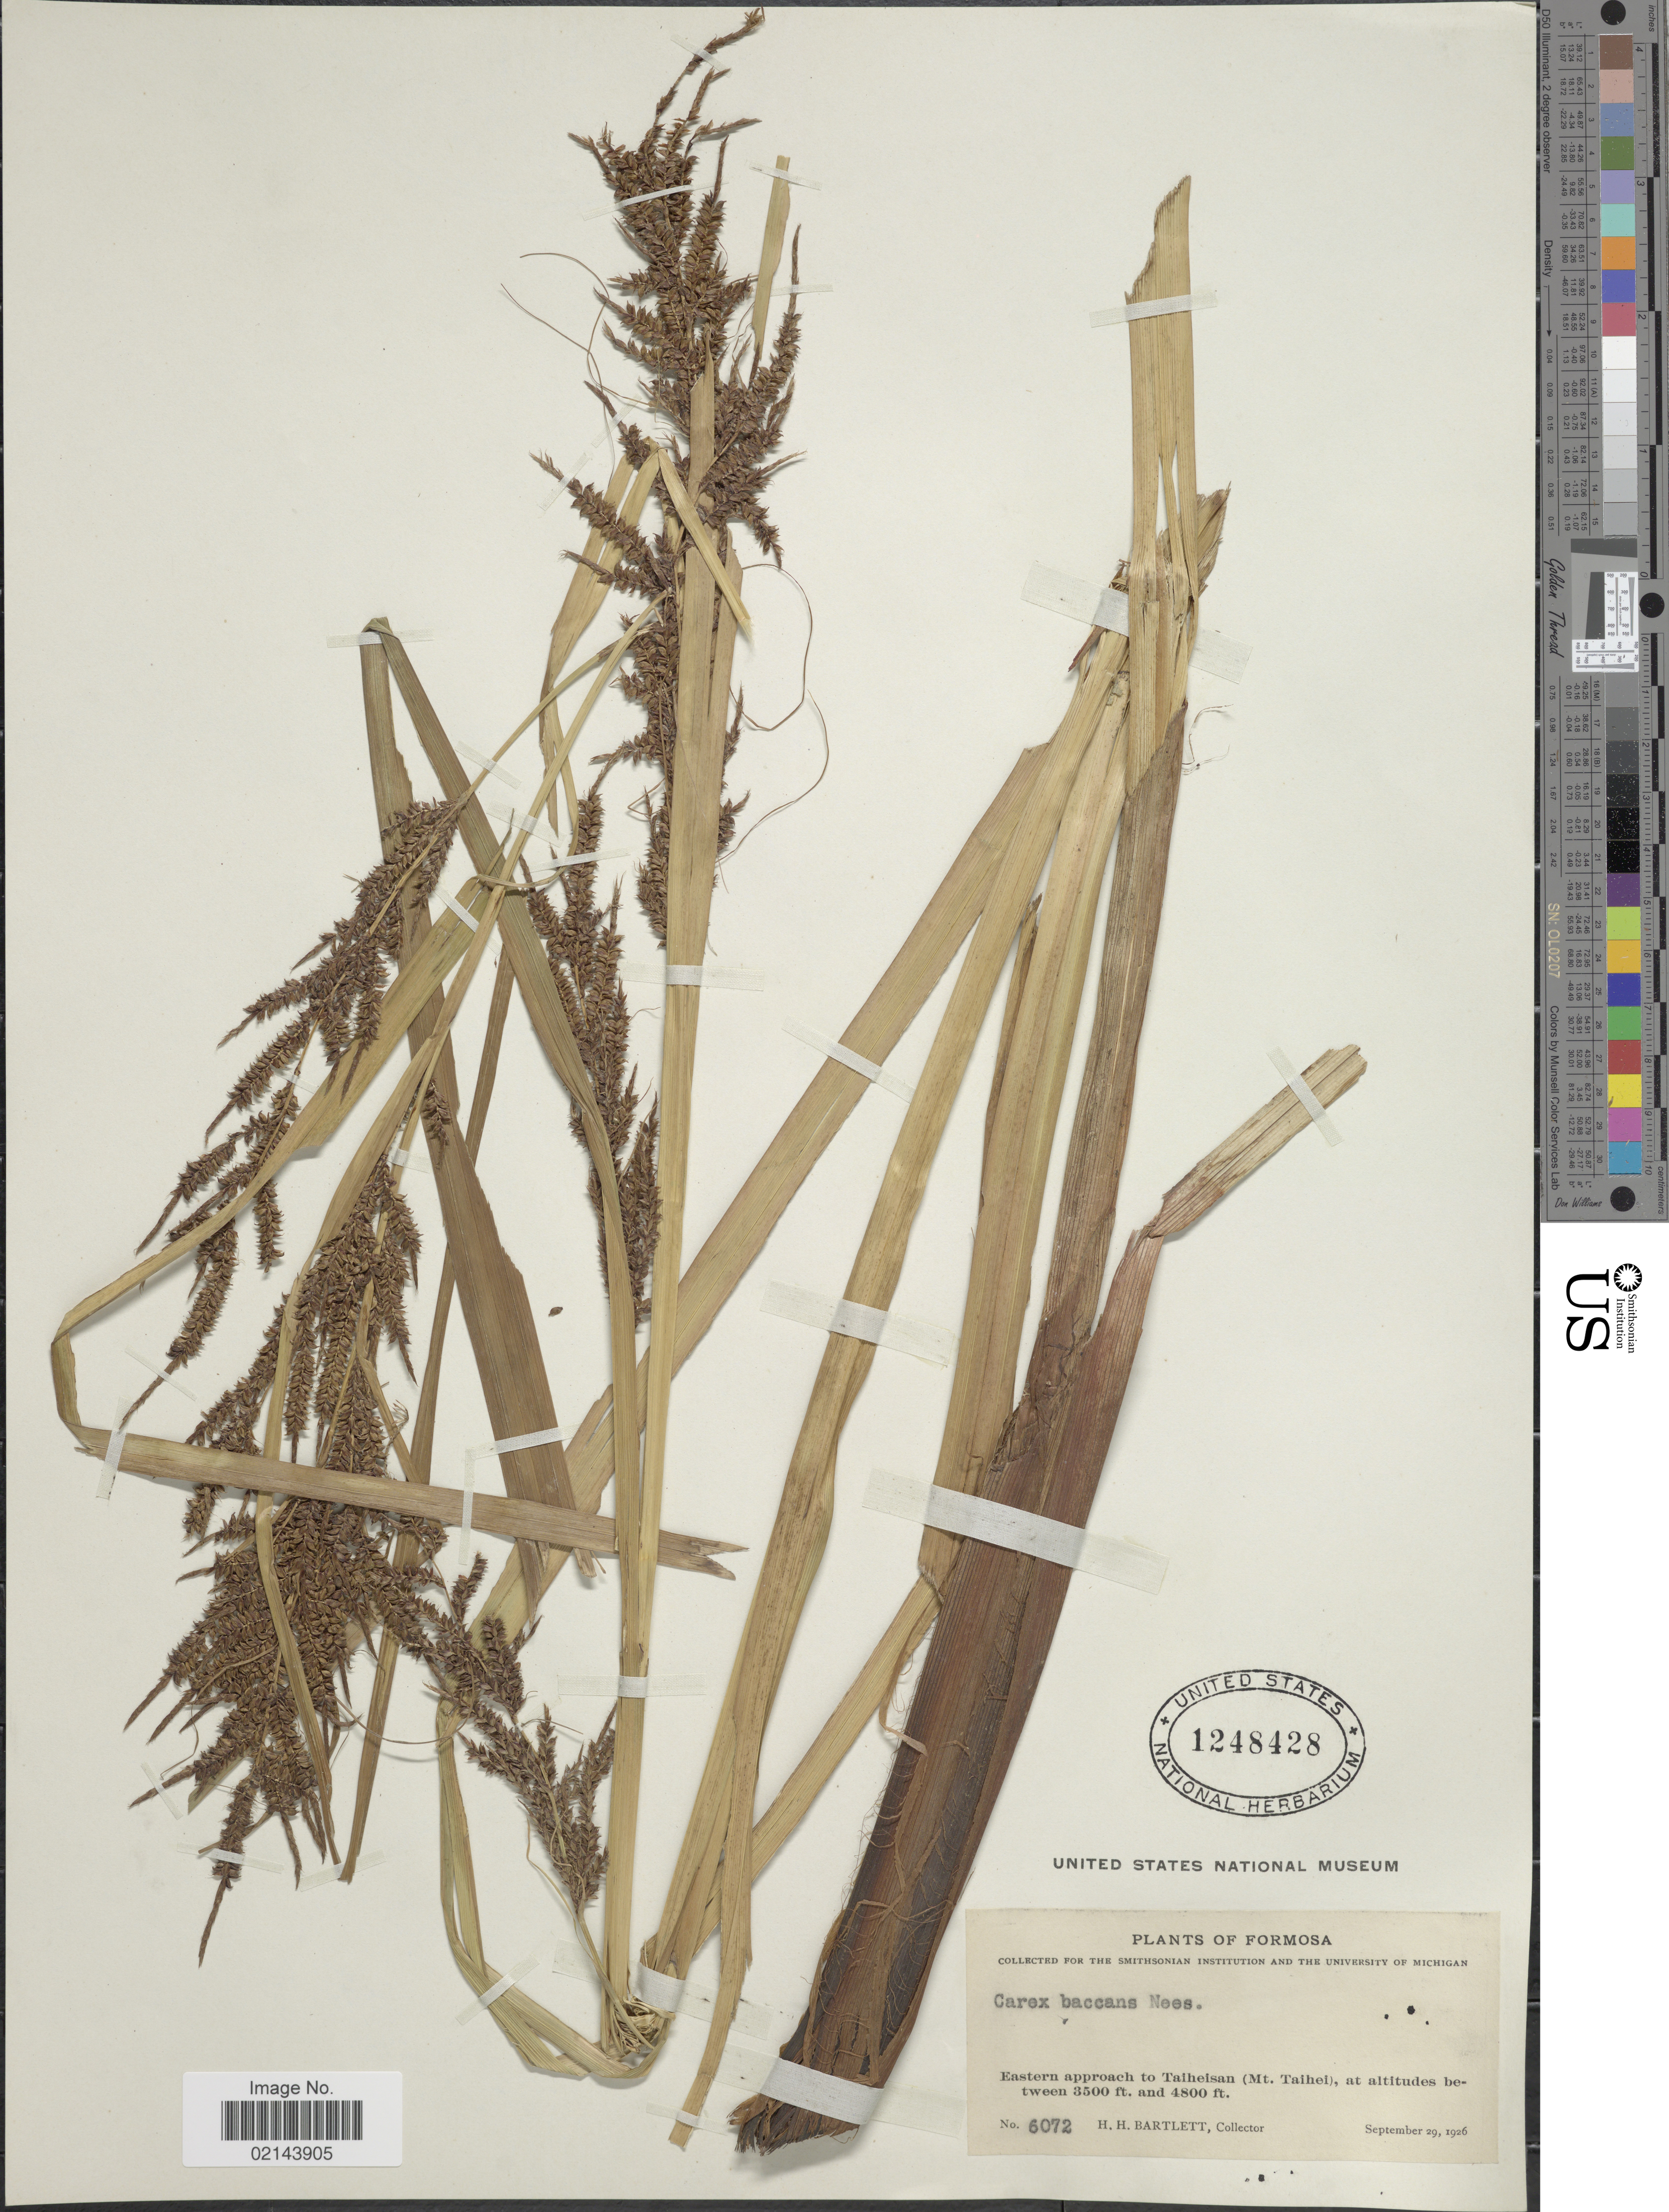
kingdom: Plantae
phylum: Tracheophyta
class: Liliopsida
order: Poales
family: Cyperaceae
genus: Carex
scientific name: Carex baccans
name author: Nees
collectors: H. H. Bartlett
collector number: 6072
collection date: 1926-09-29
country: Taiwan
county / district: Yilan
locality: Formosa. Eastern approach to Taiheisan (Mt. Taihei)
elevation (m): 1067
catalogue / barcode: US 1248428